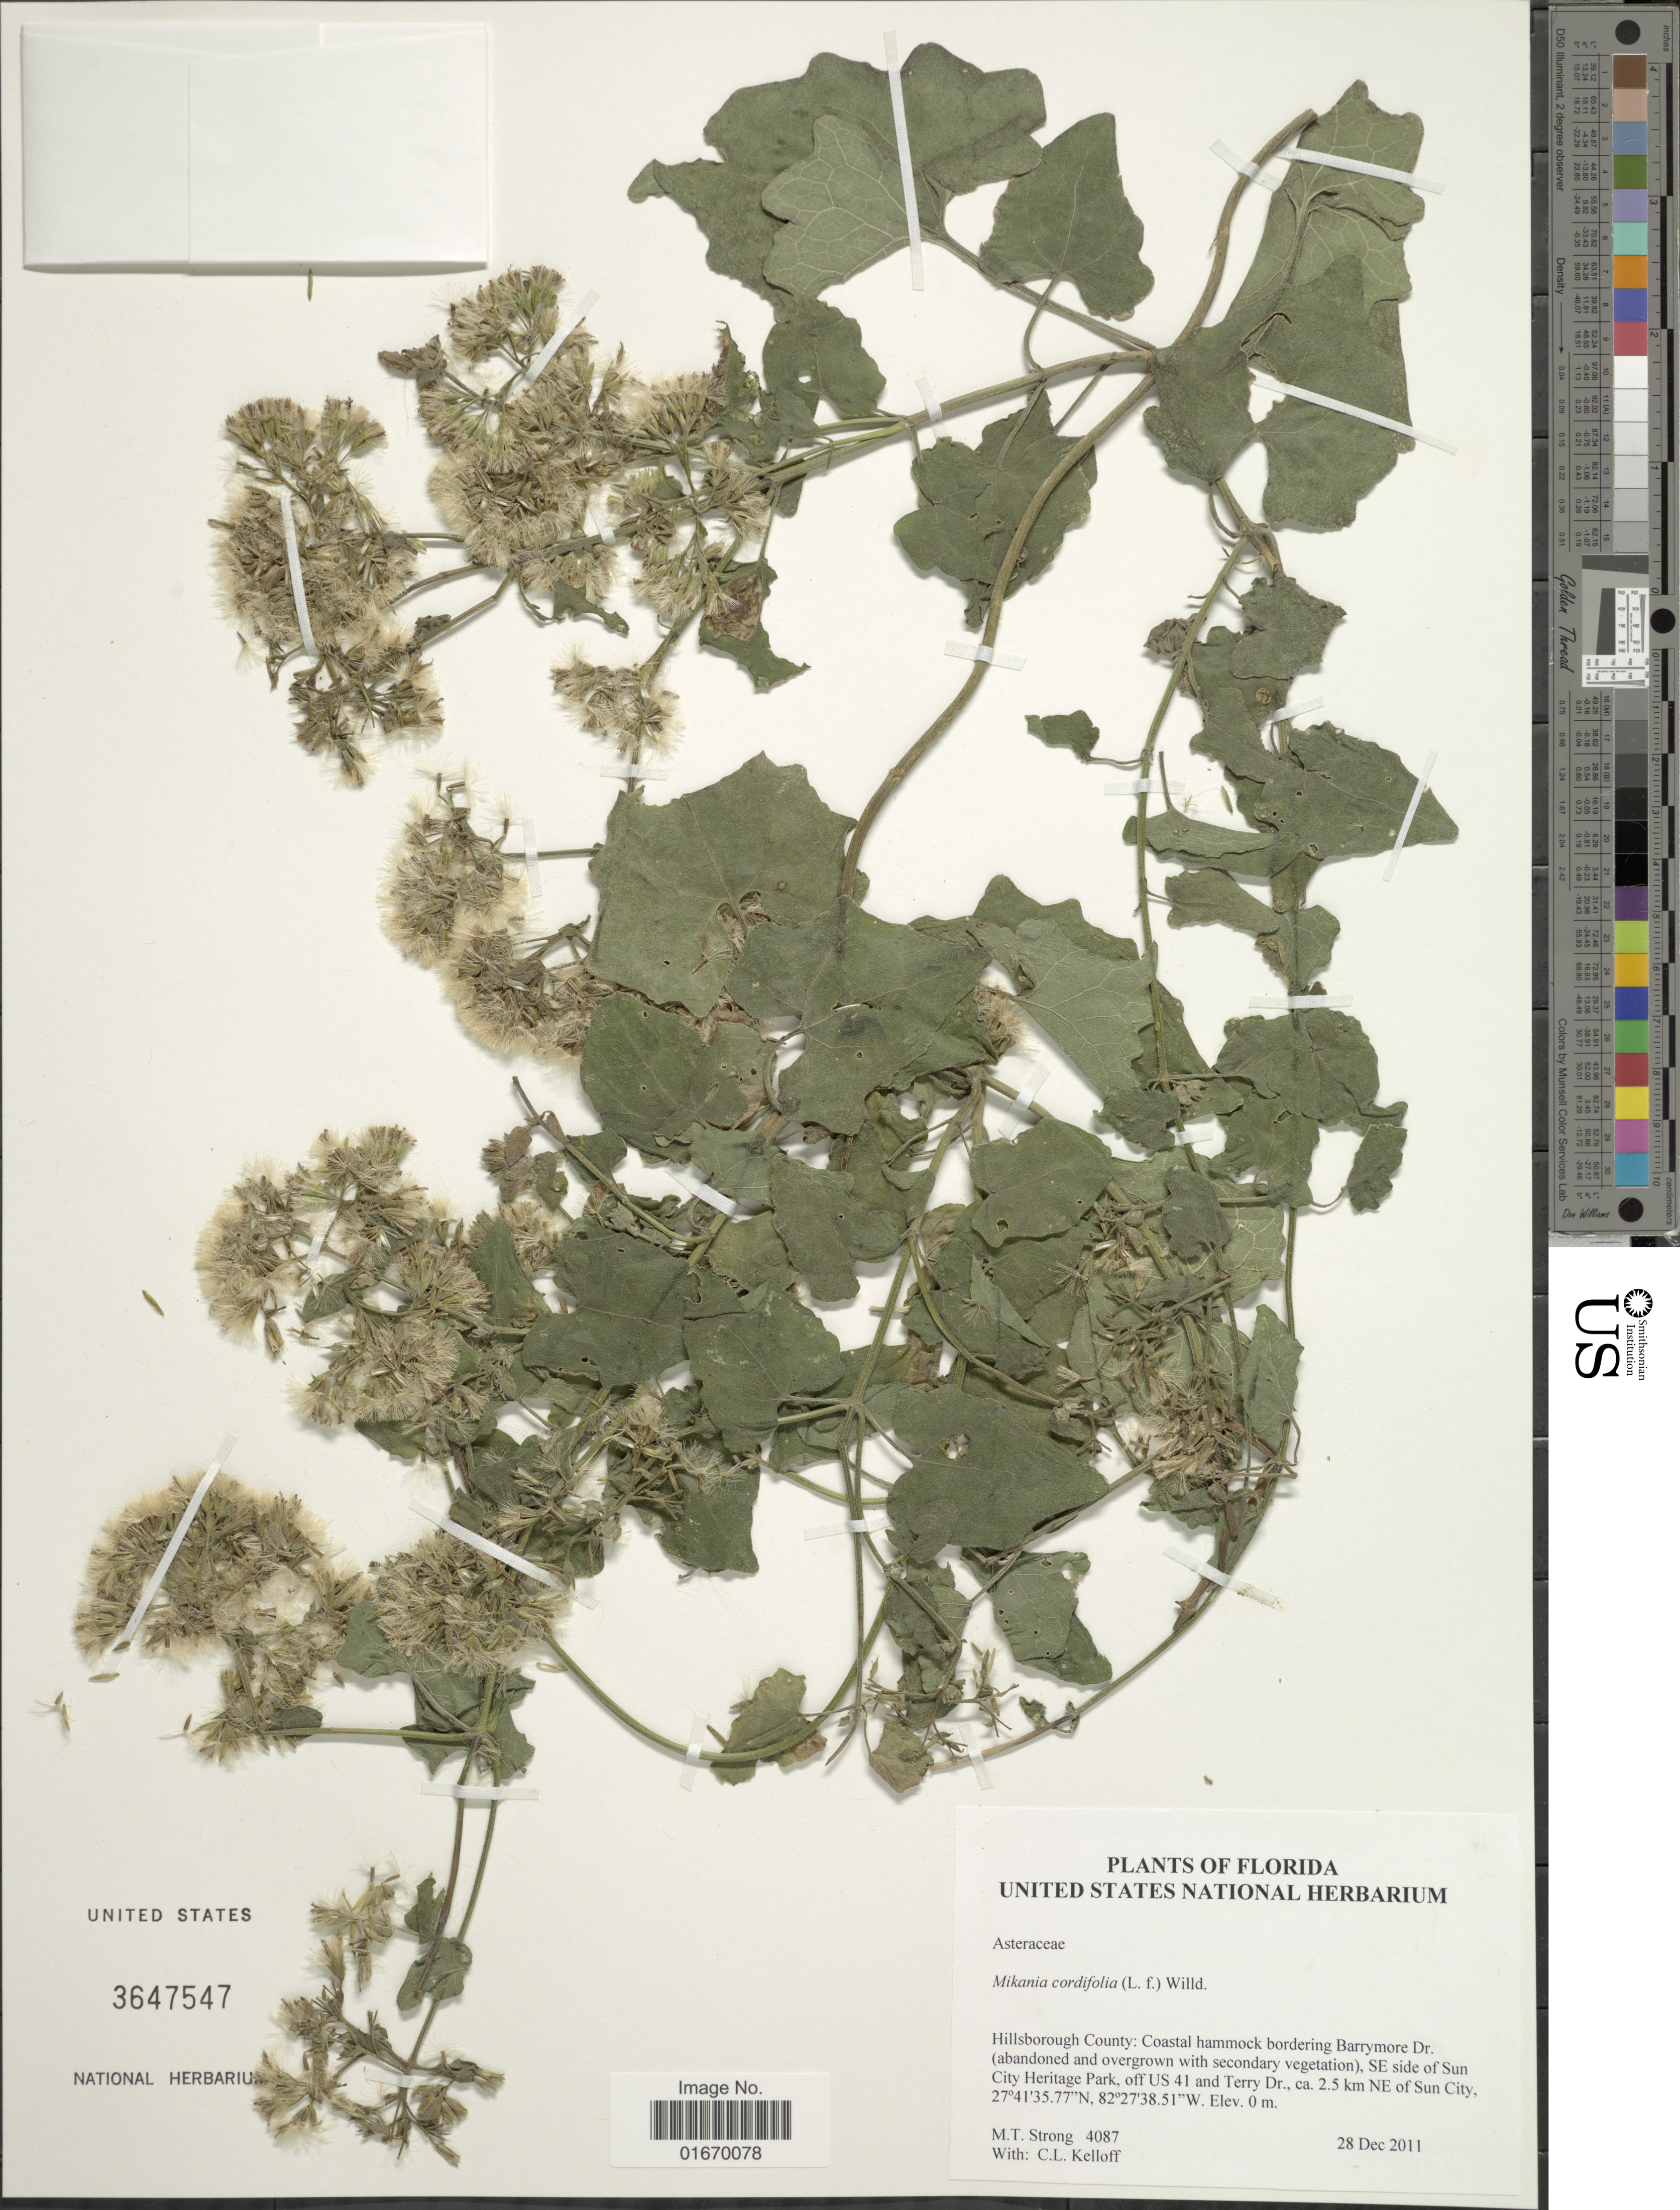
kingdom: Plantae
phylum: Tracheophyta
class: Magnoliopsida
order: Asterales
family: Asteraceae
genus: Mikania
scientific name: Mikania cordifolia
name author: Kunth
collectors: M. T. Strong & C. L. Kelloff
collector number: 4087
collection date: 2011-12-28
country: United States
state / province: Florida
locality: Hillsborough County, Coastal hammock bordering Barrymore Dr., SE side of Sun City Herritage Park, off US 41 and Terry Dr., ca 2.5 km NE of Sun City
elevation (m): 0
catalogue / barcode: US 3647547